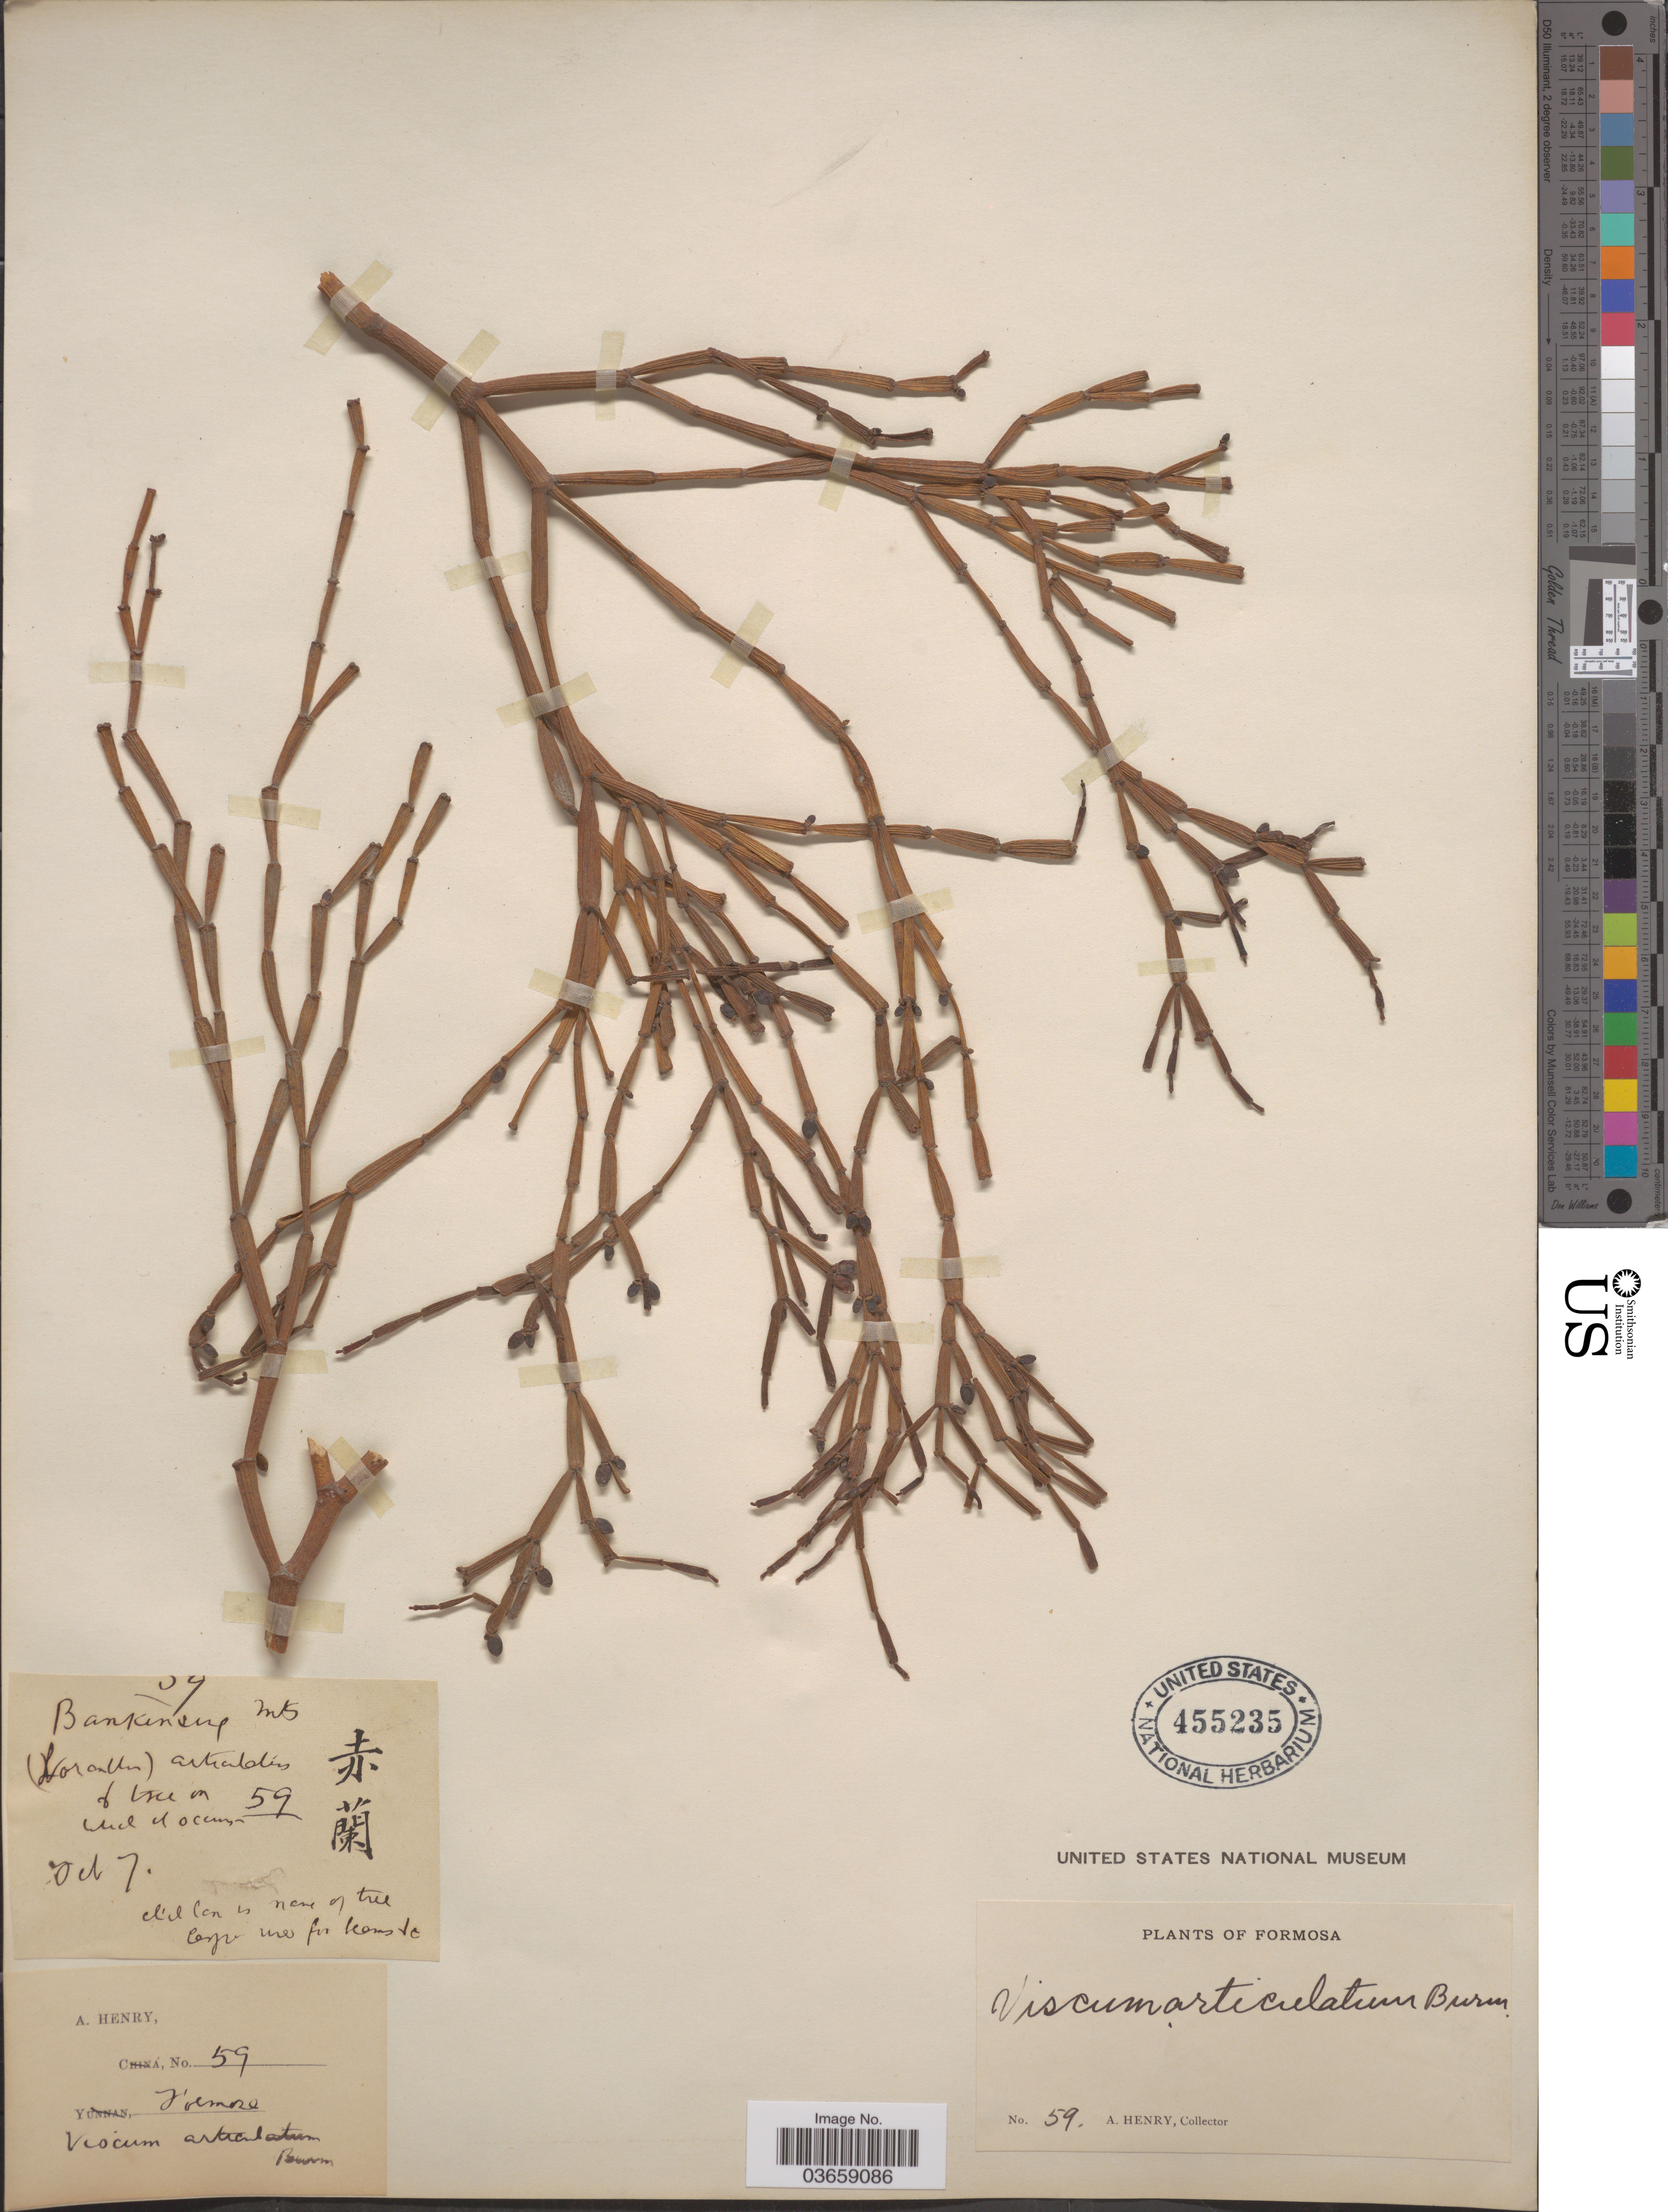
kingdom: Plantae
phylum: Tracheophyta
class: Magnoliopsida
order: Santalales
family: Viscaceae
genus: Viscum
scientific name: Viscum articulatum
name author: Burm. f.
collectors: A. Henry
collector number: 59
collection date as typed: Transcribed d/m/y: /2/7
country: Taiwan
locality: Formosa. Bankenseng Mts.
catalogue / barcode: US 455235